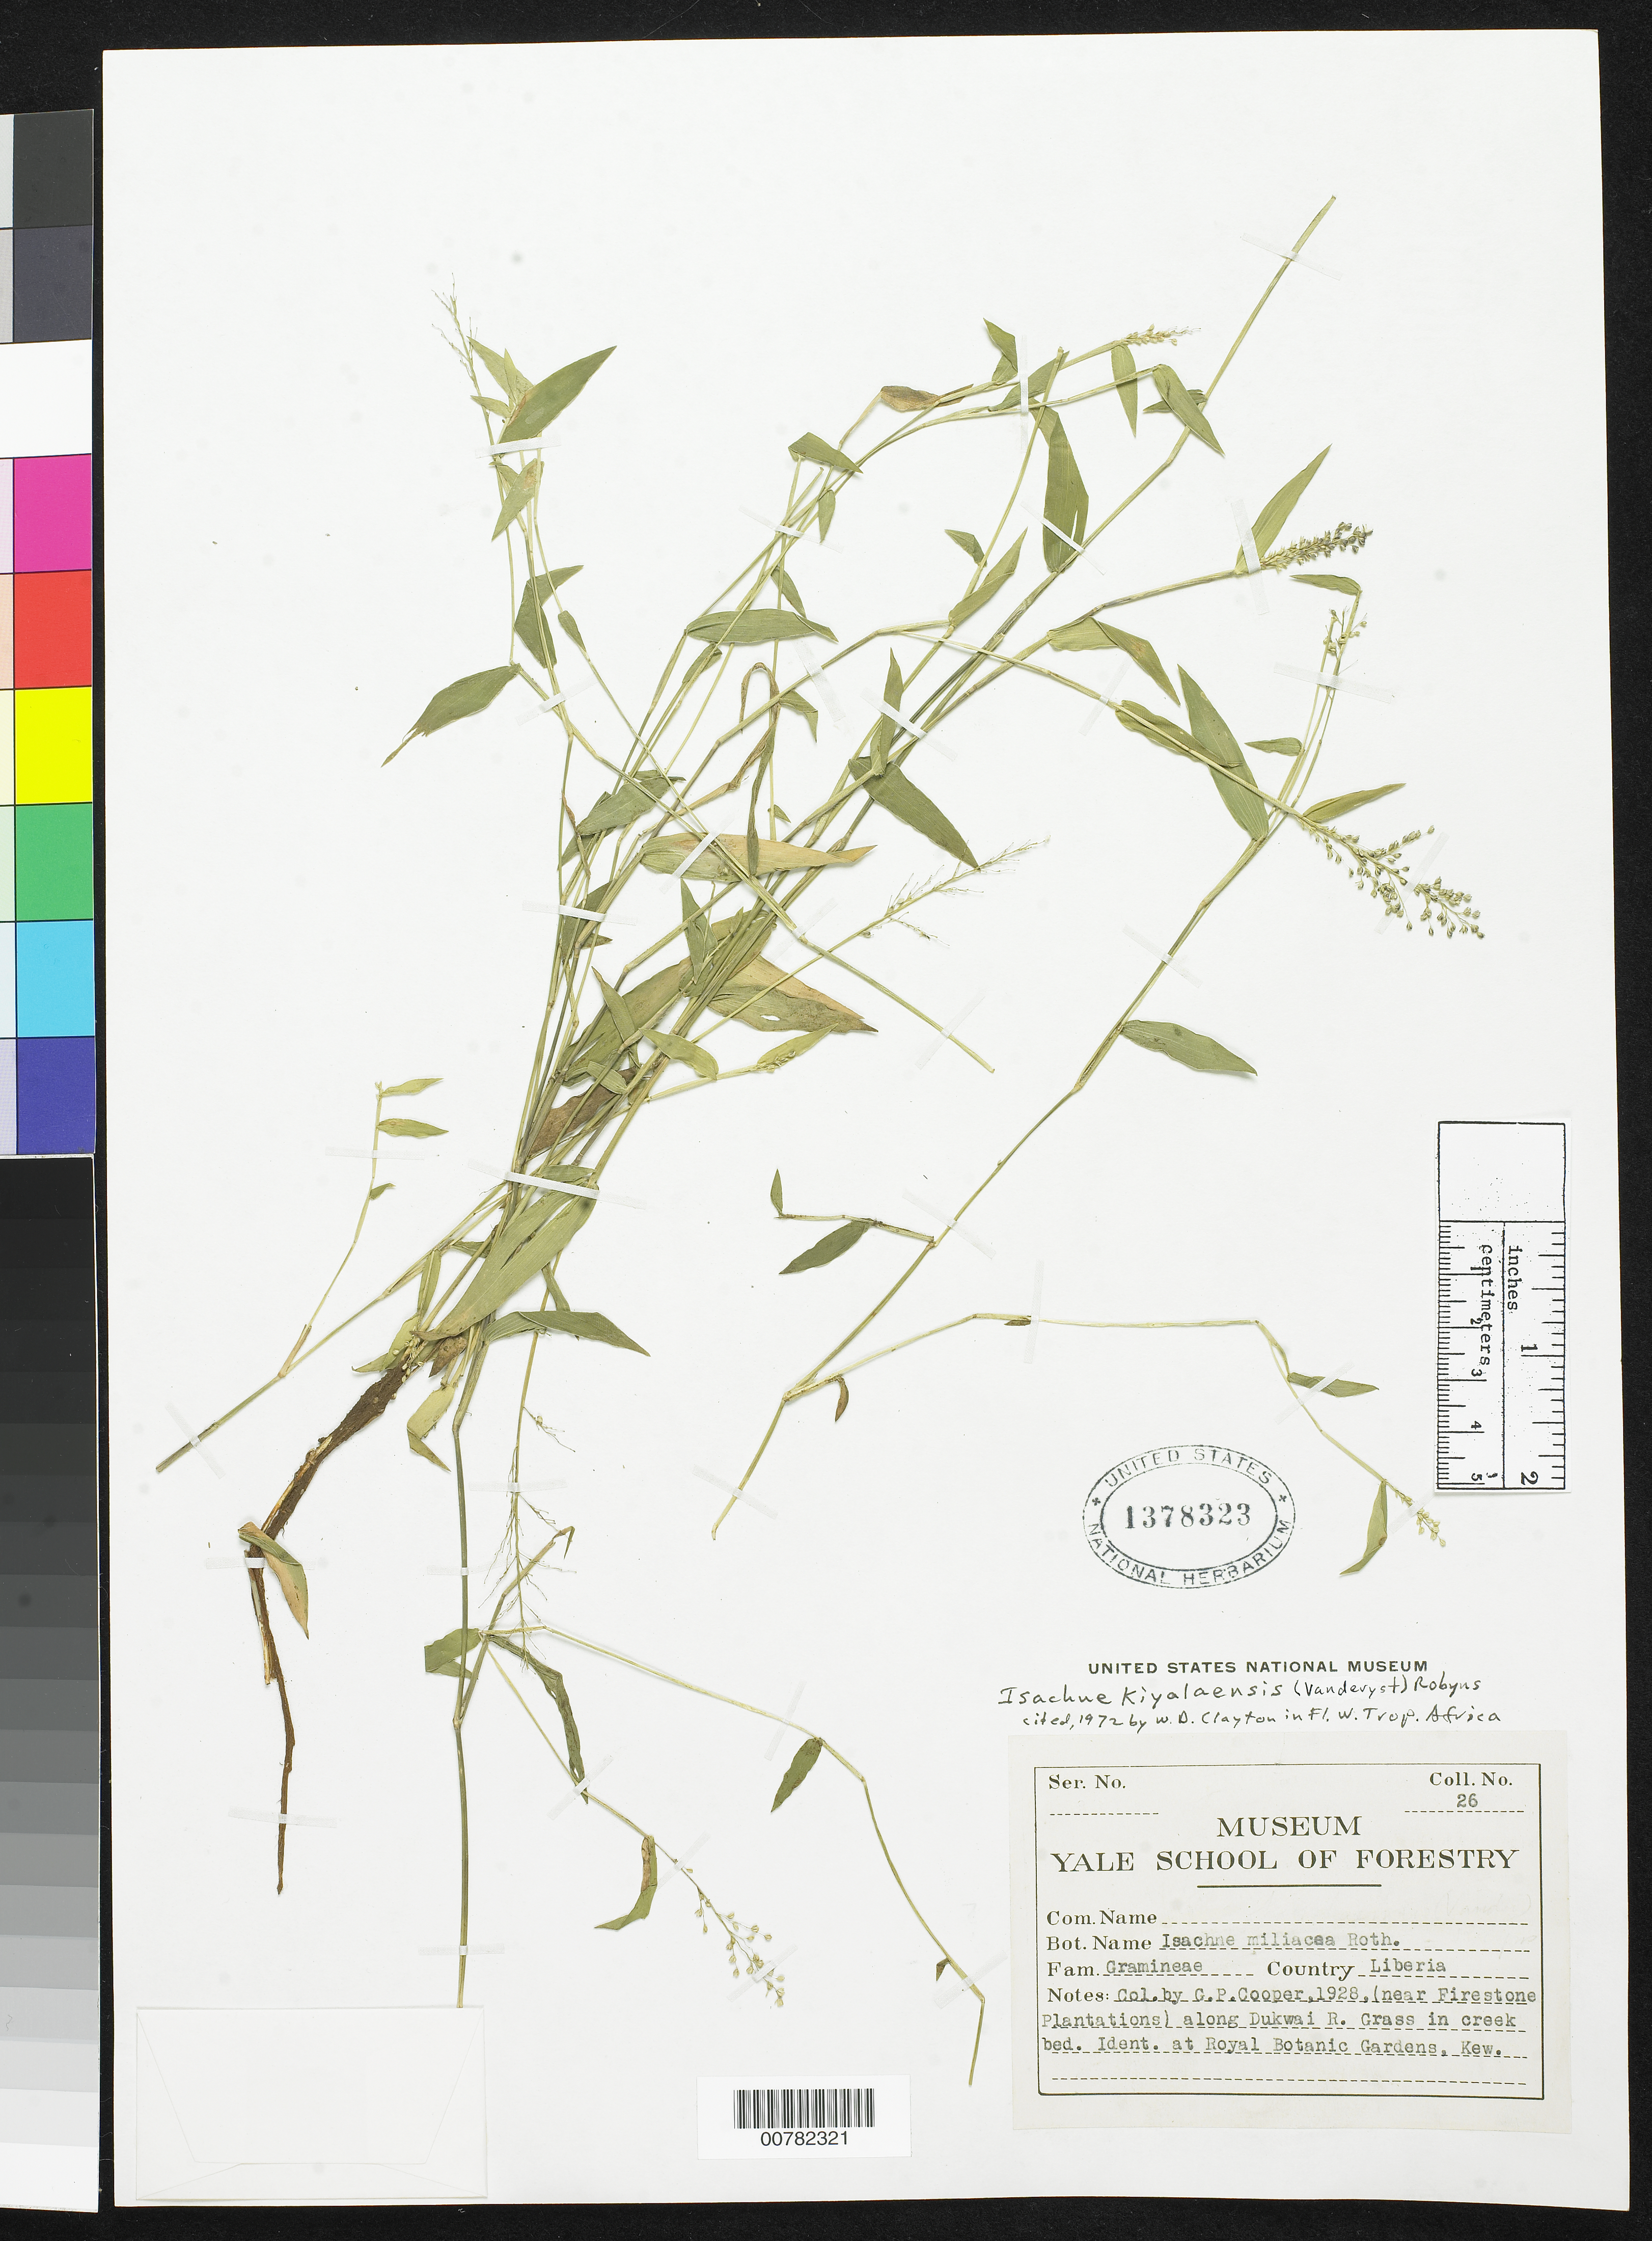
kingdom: Plantae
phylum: Tracheophyta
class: Liliopsida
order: Poales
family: Poaceae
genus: Isachne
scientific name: Isachne kiyalaensis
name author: Robyns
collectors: G. Cooper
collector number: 26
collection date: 1928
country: Liberia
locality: (near Firestone Plantations) along Dukwai R. Grass in creek bed.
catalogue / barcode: US 1378323